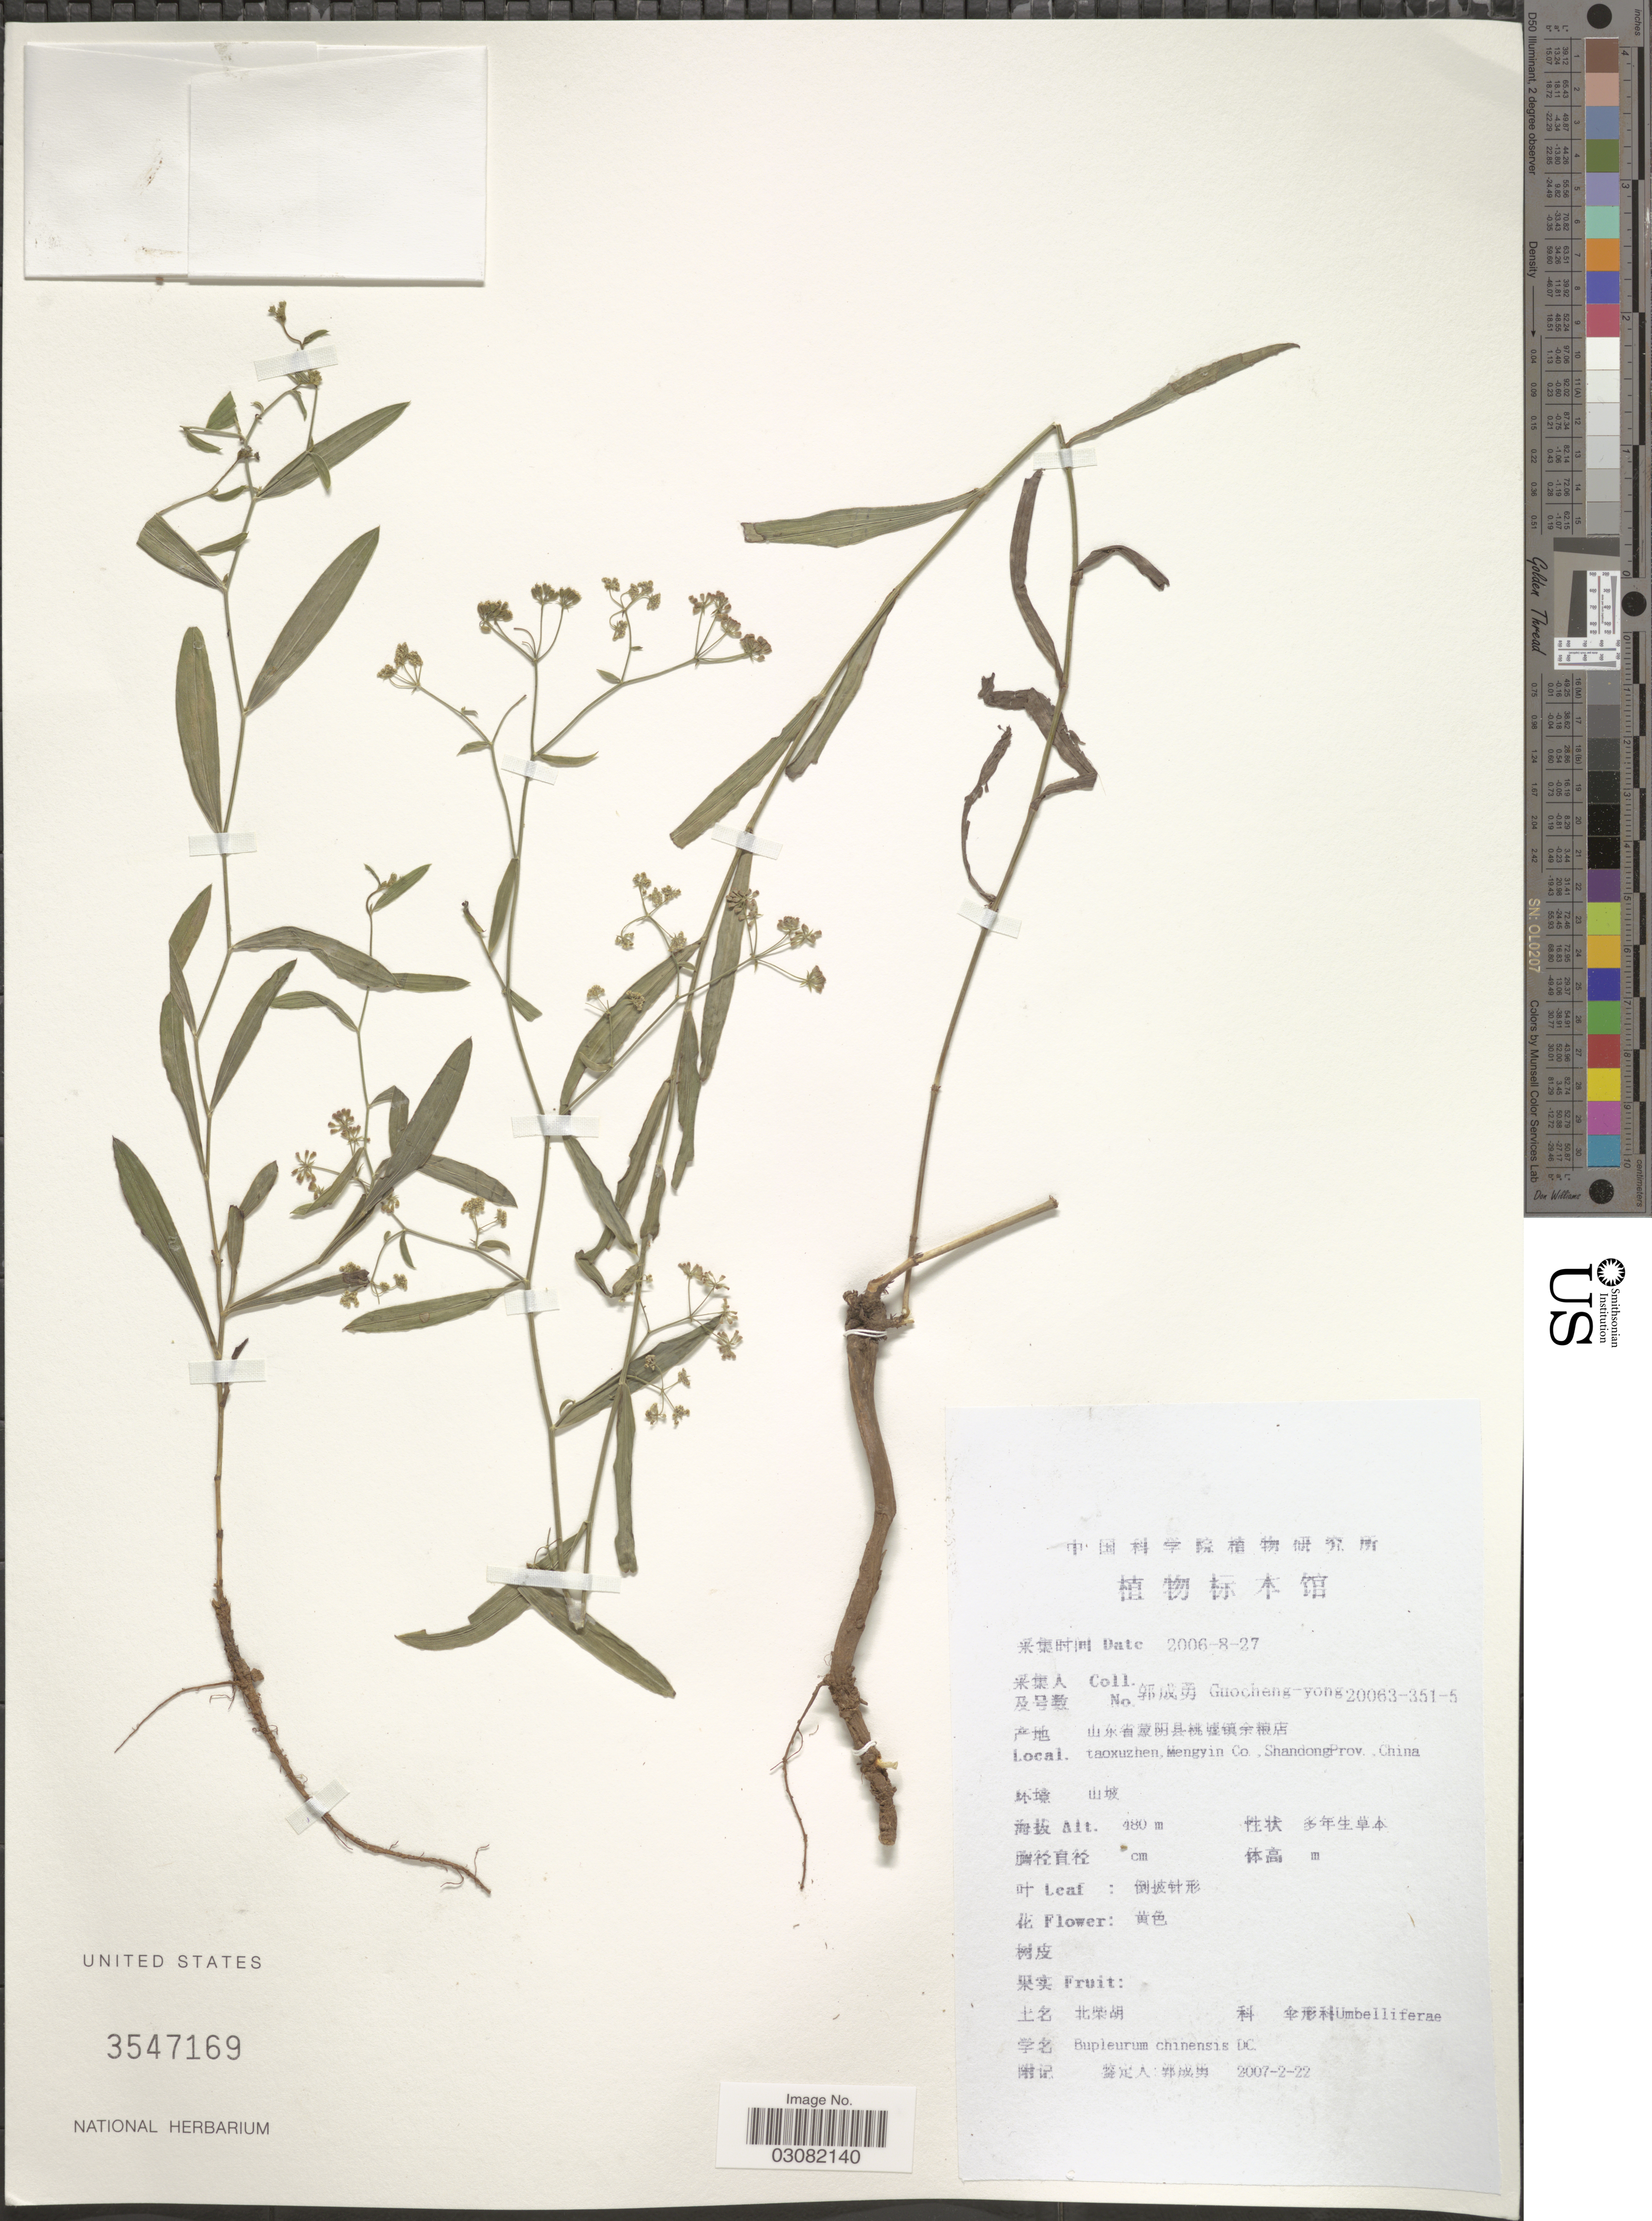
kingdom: Plantae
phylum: Tracheophyta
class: Magnoliopsida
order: Apiales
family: Apiaceae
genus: Bupleurum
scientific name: Bupleurum chinense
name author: DC.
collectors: Guo cheng-yong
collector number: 20063-351-5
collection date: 2006-08-27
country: China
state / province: Shandong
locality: Taoxuzhen, Mengyin Co.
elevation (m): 480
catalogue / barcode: US 3547169